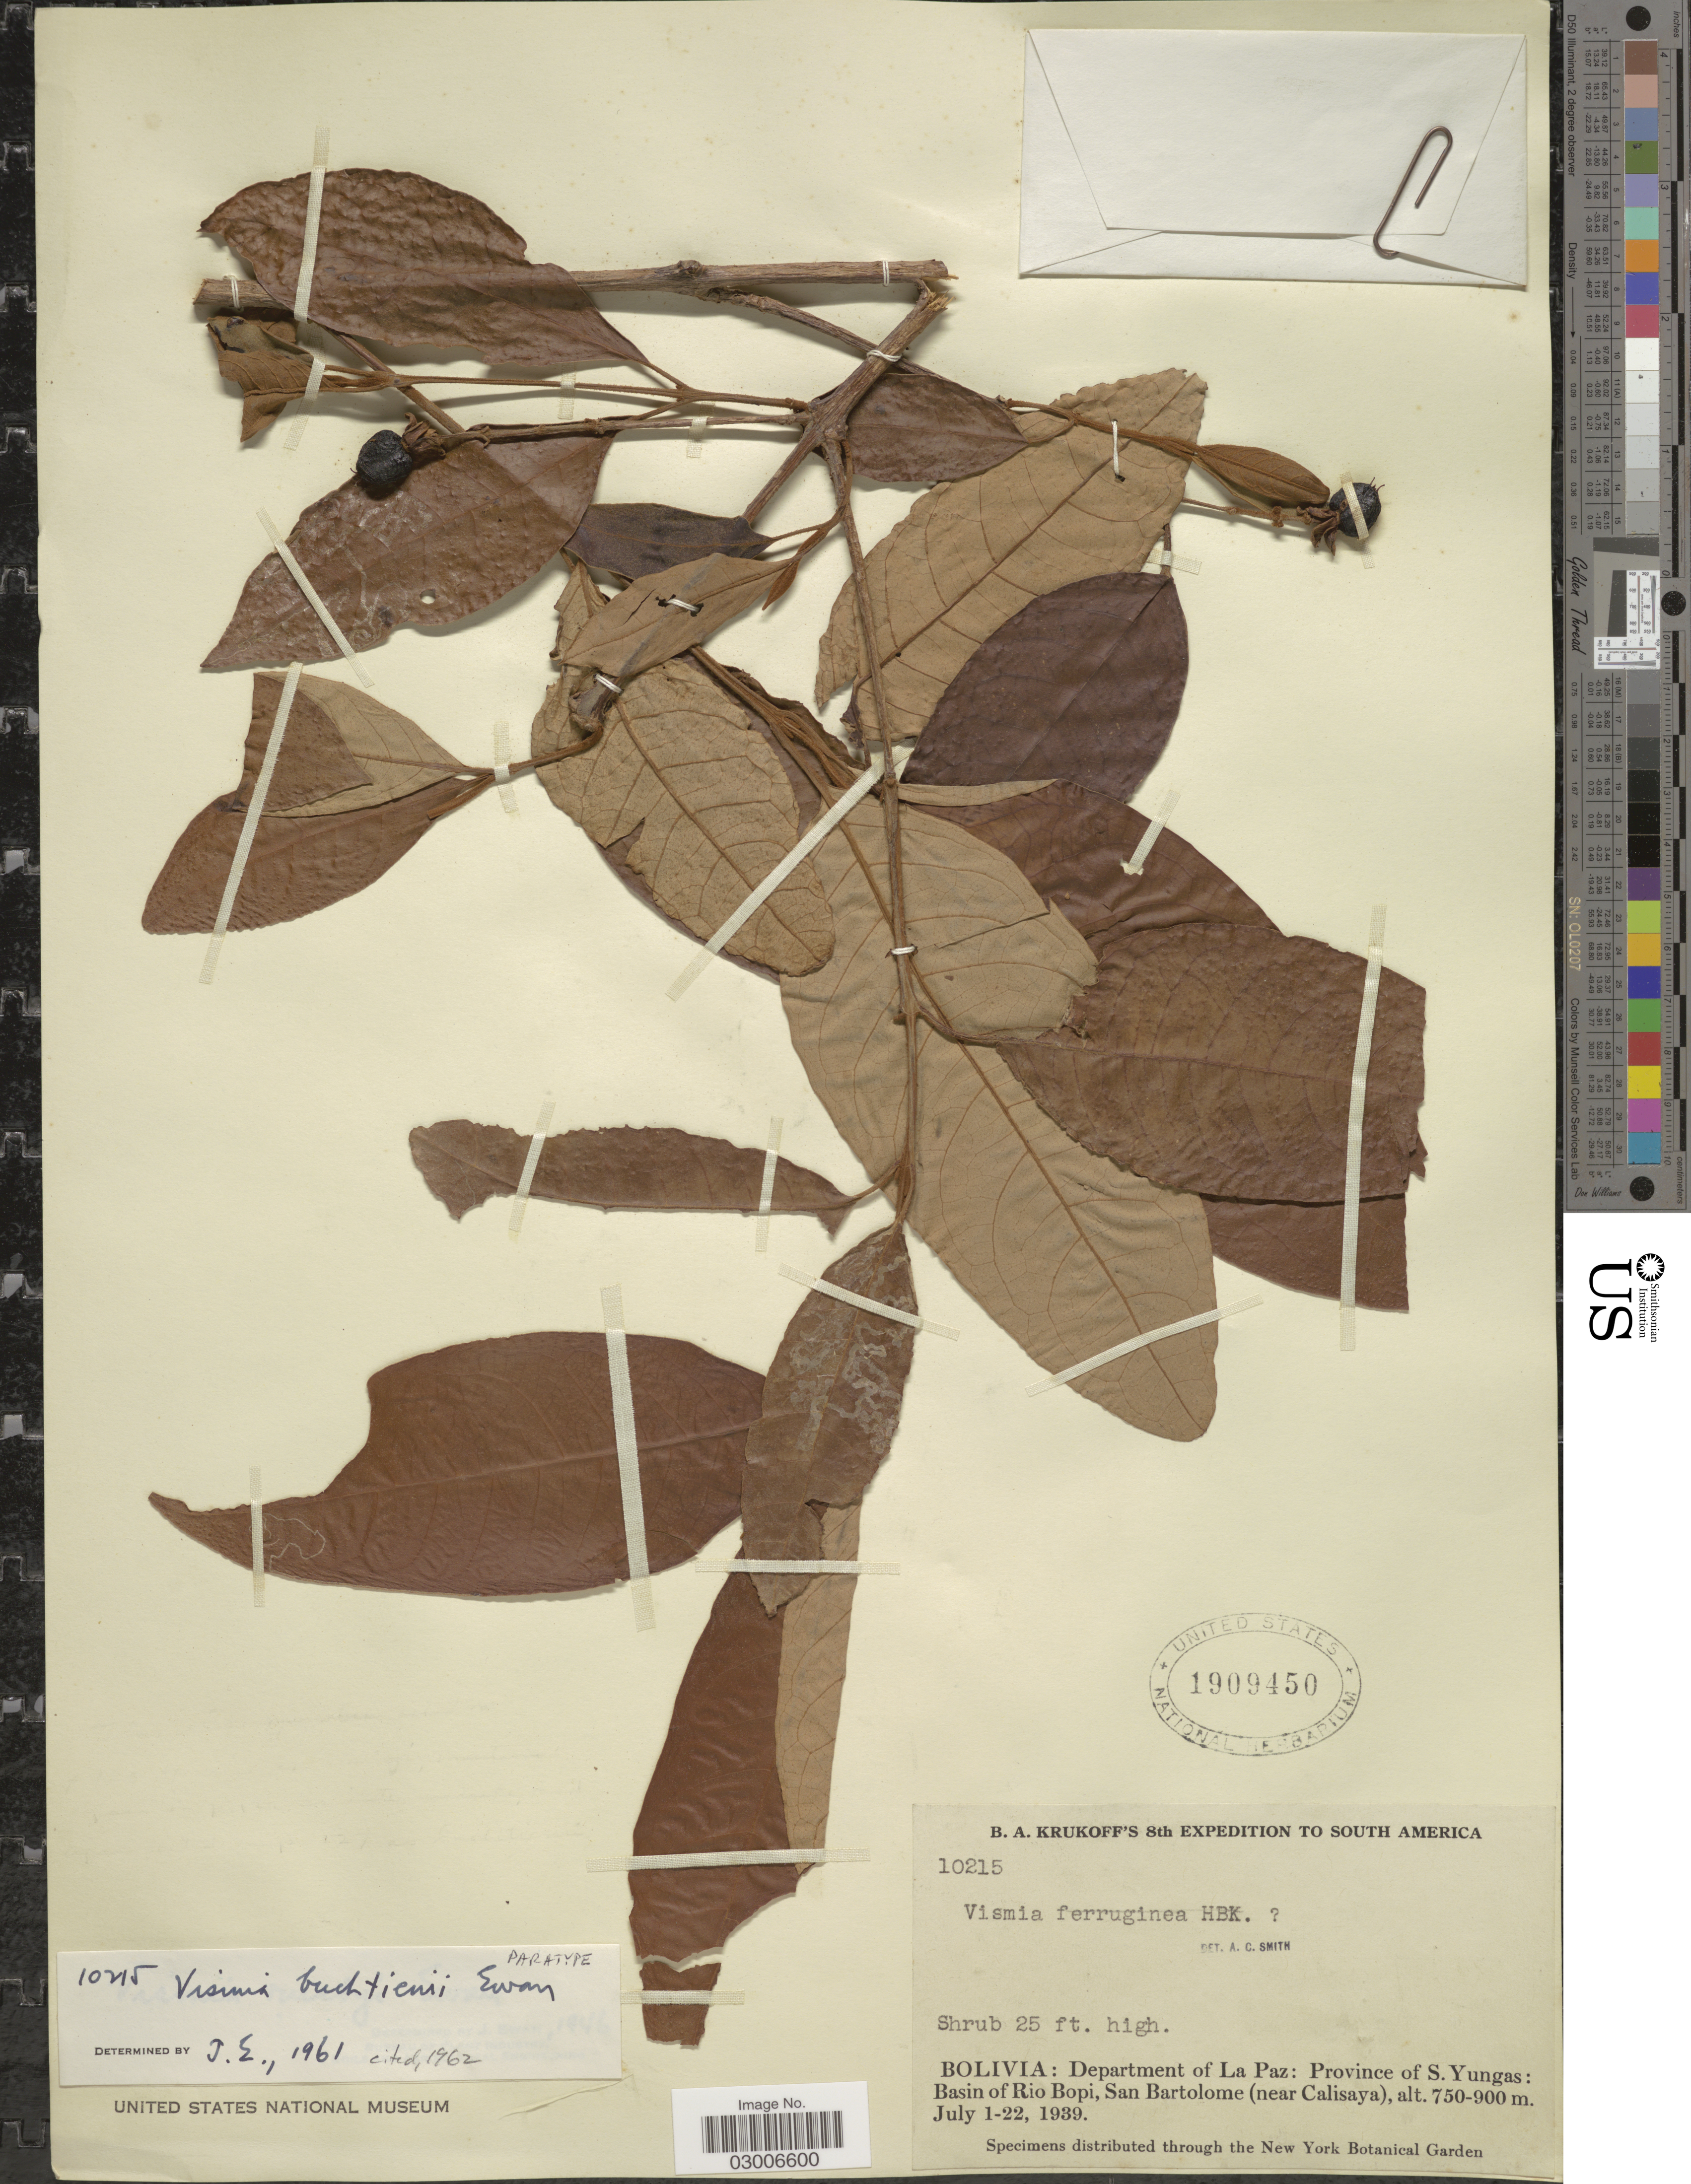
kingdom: Plantae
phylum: Tracheophyta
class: Magnoliopsida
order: Malpighiales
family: Hypericaceae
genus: Vismia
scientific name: Vismia buchtienii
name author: Ewan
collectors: B. A. Krukoff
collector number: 10215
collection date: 1939-07-01/1939-07-22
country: Bolivia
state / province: La Paz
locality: Department of La Paz: Province of S.Yungas: Basin of Rio Bopi, San Bartolome (near Calisaya).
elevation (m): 750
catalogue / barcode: US 1909450